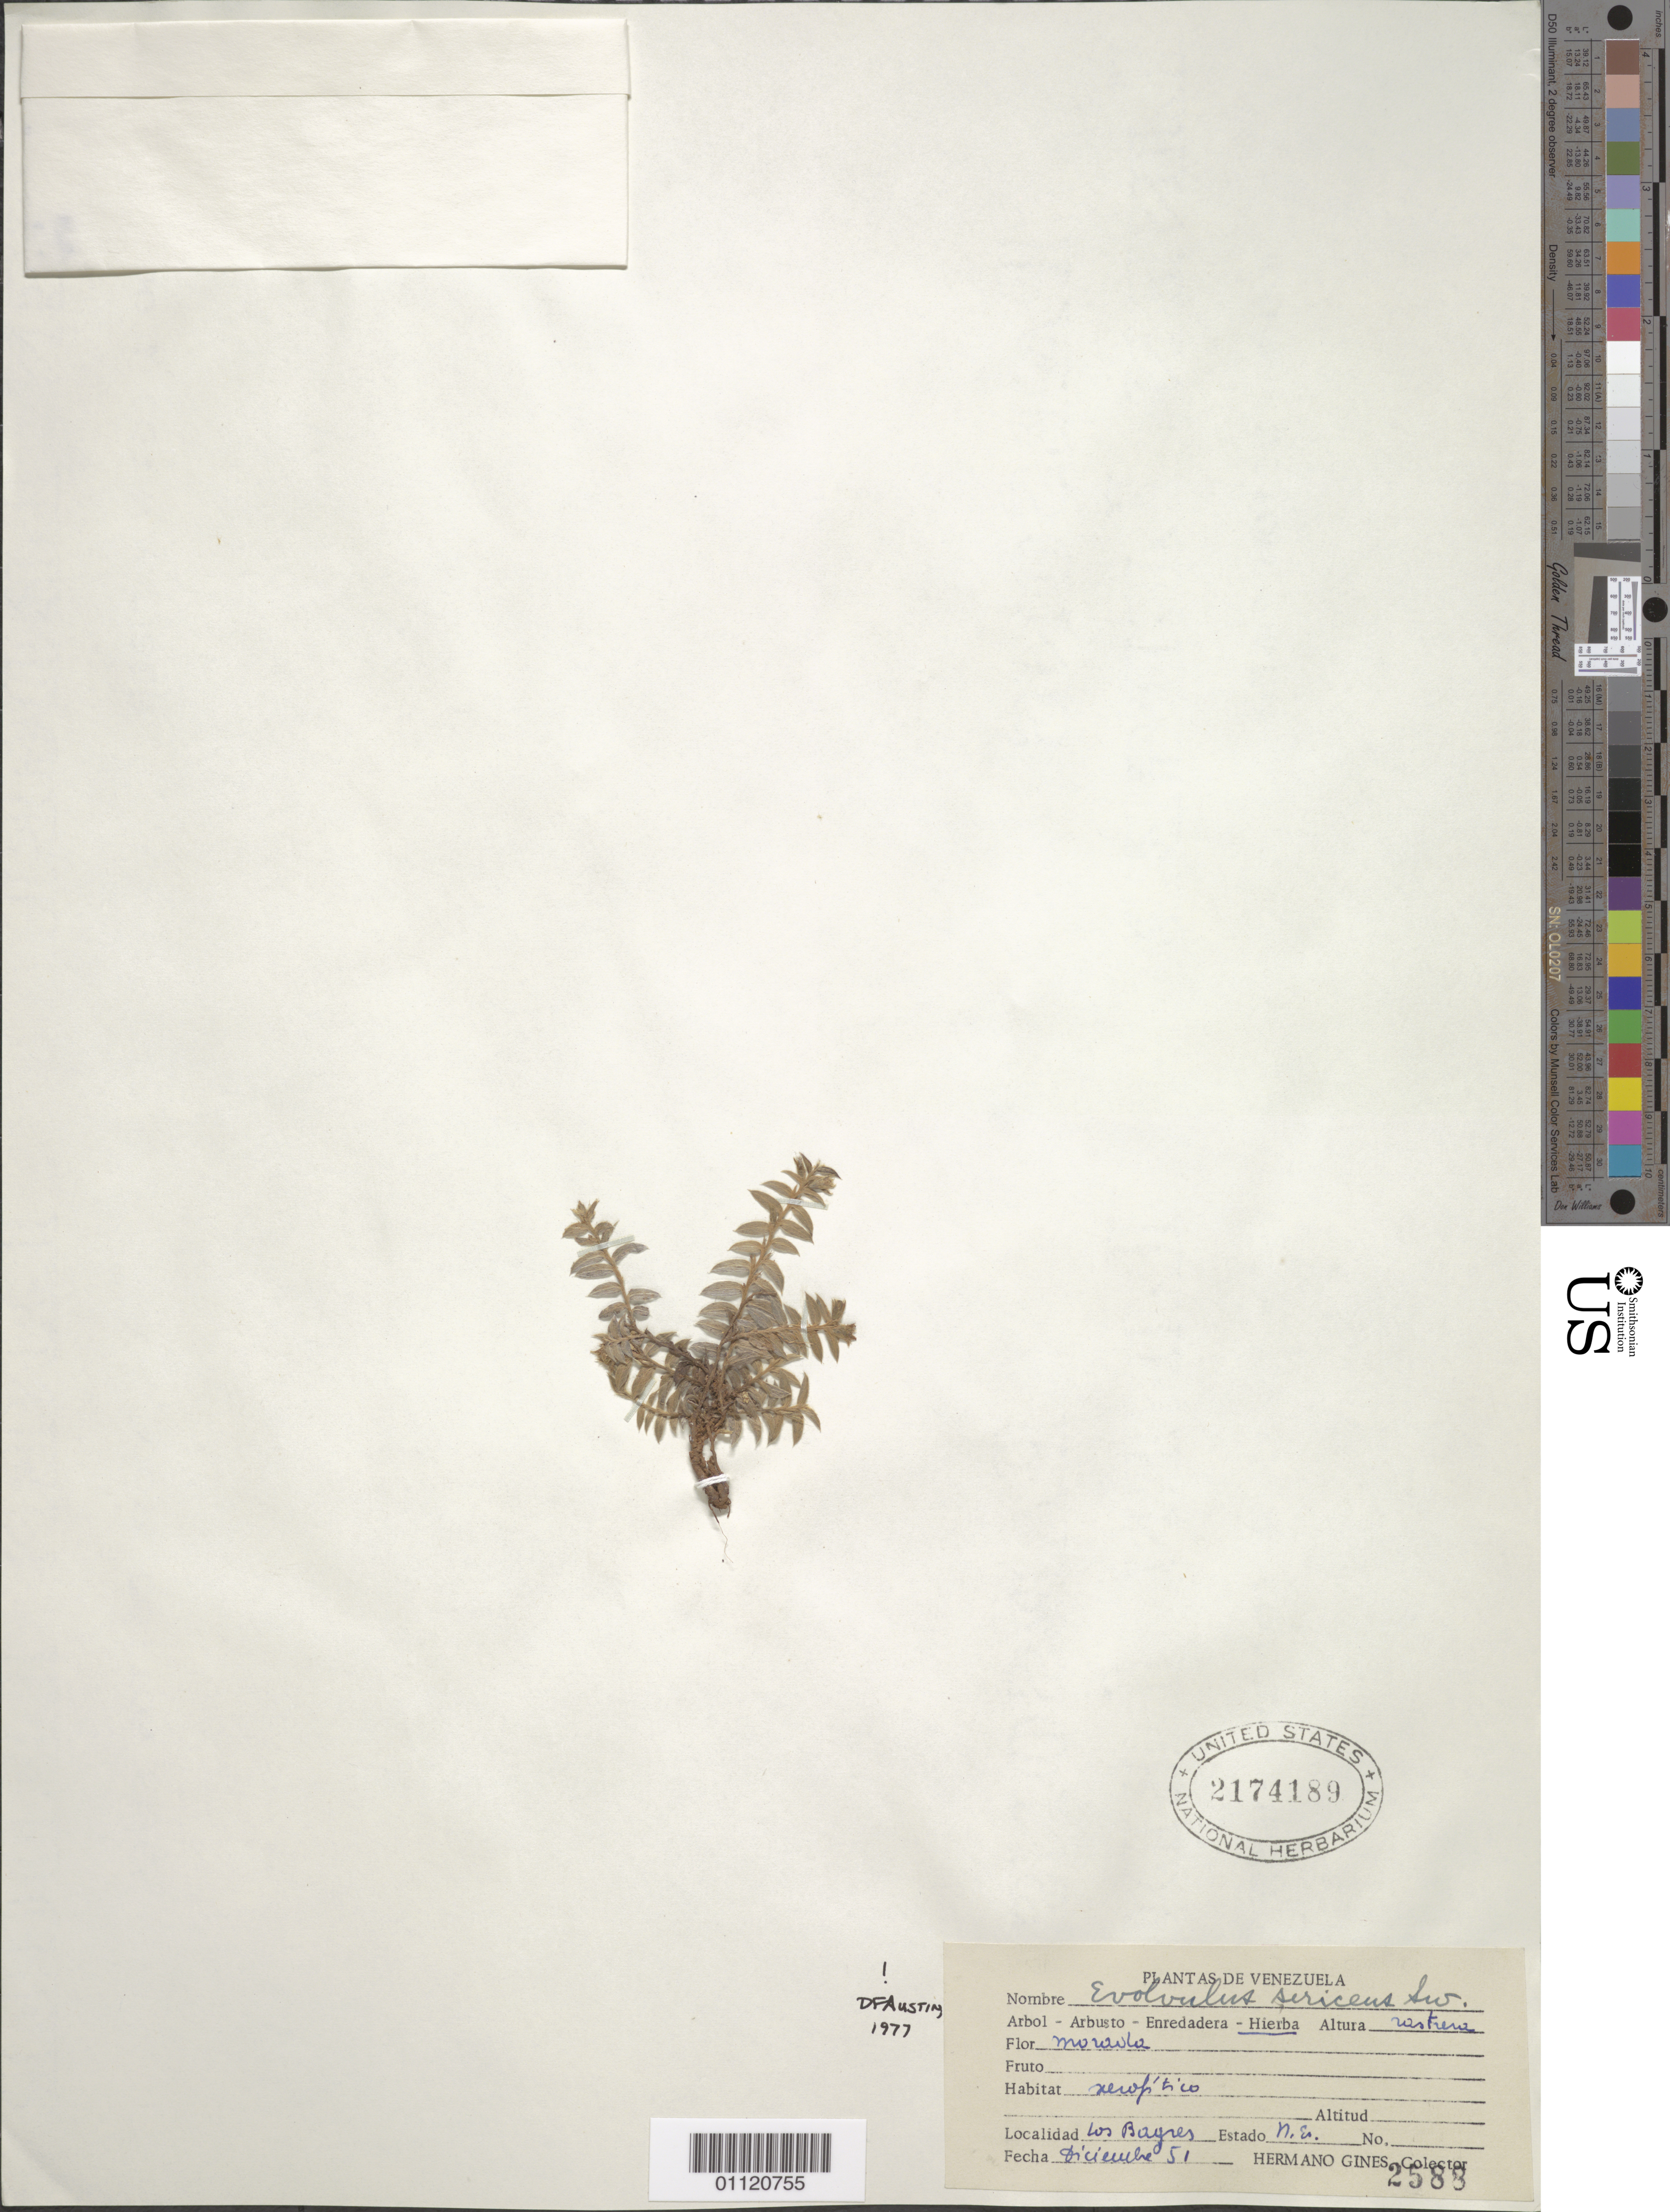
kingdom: Plantae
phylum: Tracheophyta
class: Magnoliopsida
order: Solanales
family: Convolvulaceae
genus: Evolvulus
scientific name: Evolvulus sericeus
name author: Sw.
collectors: Bro. Gines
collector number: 2588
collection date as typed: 01 Dec 1951 to 31 Dec 1951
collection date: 1951-12-01/1951-12-31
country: Venezuela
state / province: Nueva Esparta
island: Margarita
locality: Los Bagres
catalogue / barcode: US 2174189